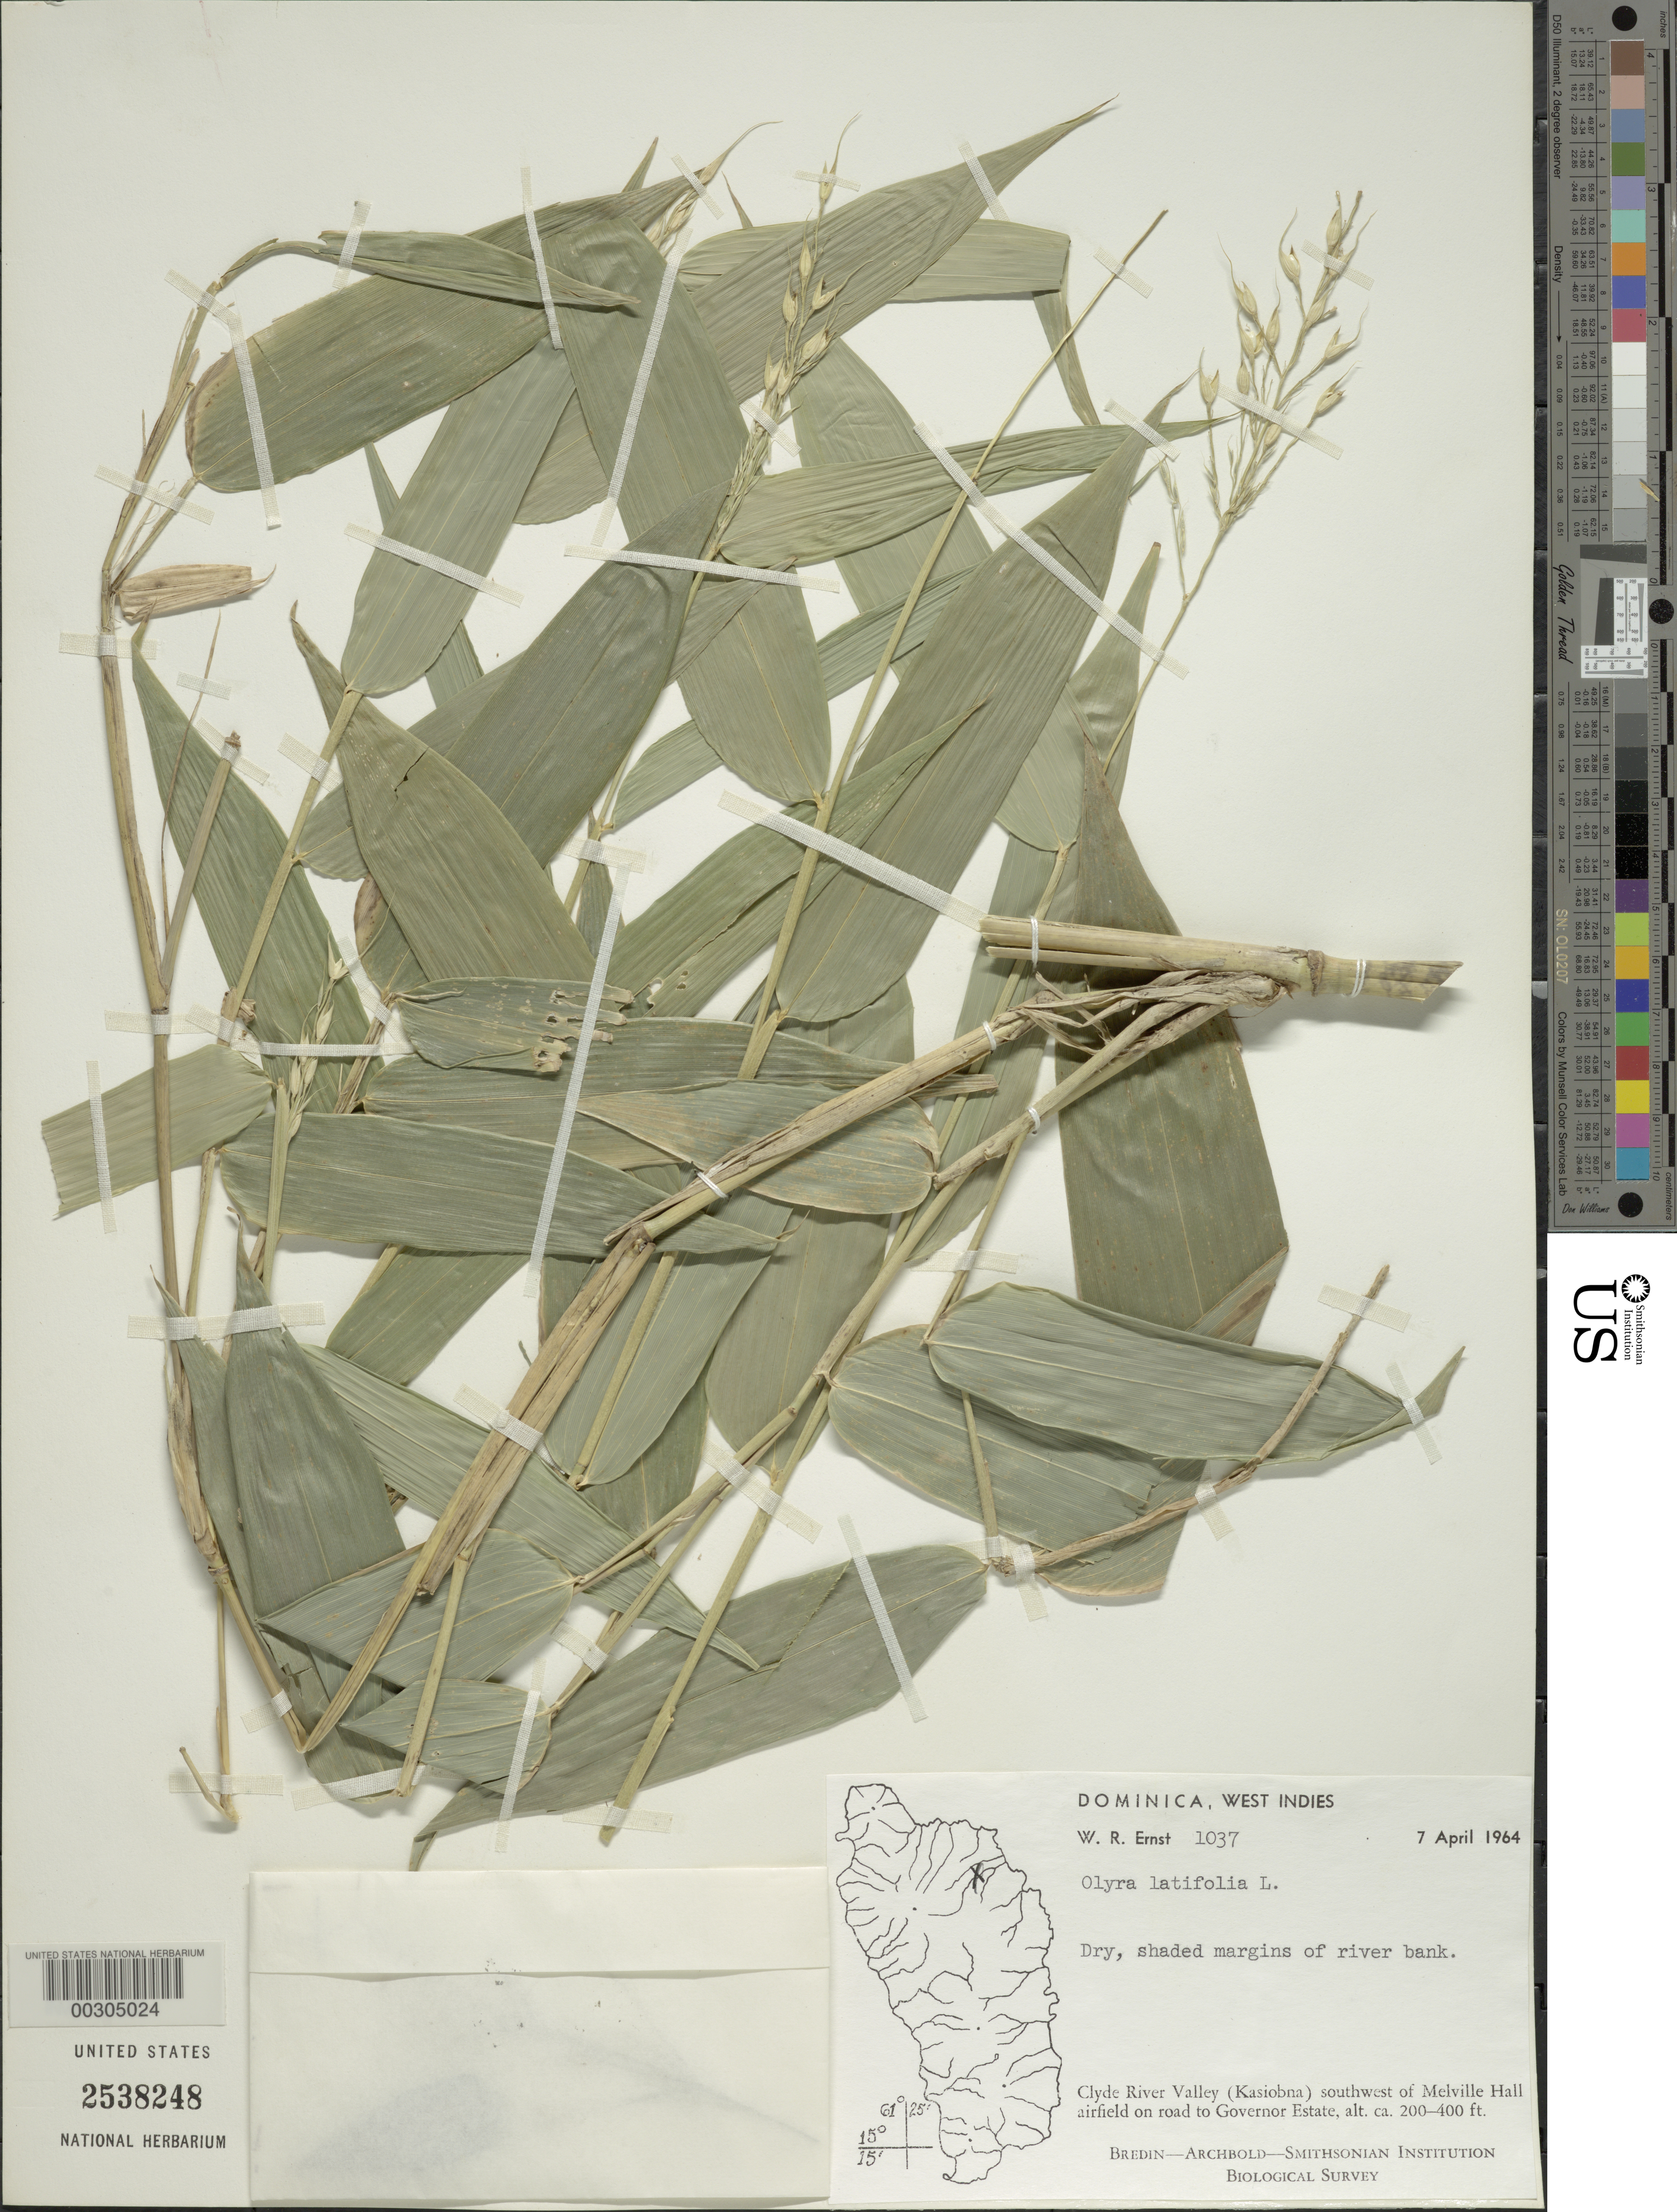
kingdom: Plantae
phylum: Tracheophyta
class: Liliopsida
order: Poales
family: Poaceae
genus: Olyra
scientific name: Olyra latifolia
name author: L.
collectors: W. R. Ernst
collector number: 1037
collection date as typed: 07 Apr 1964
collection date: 1964-04-07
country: Dominican Republic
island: Hispaniola Island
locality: Clyde river valley, melville hall airfield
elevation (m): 61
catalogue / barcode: US 2538248